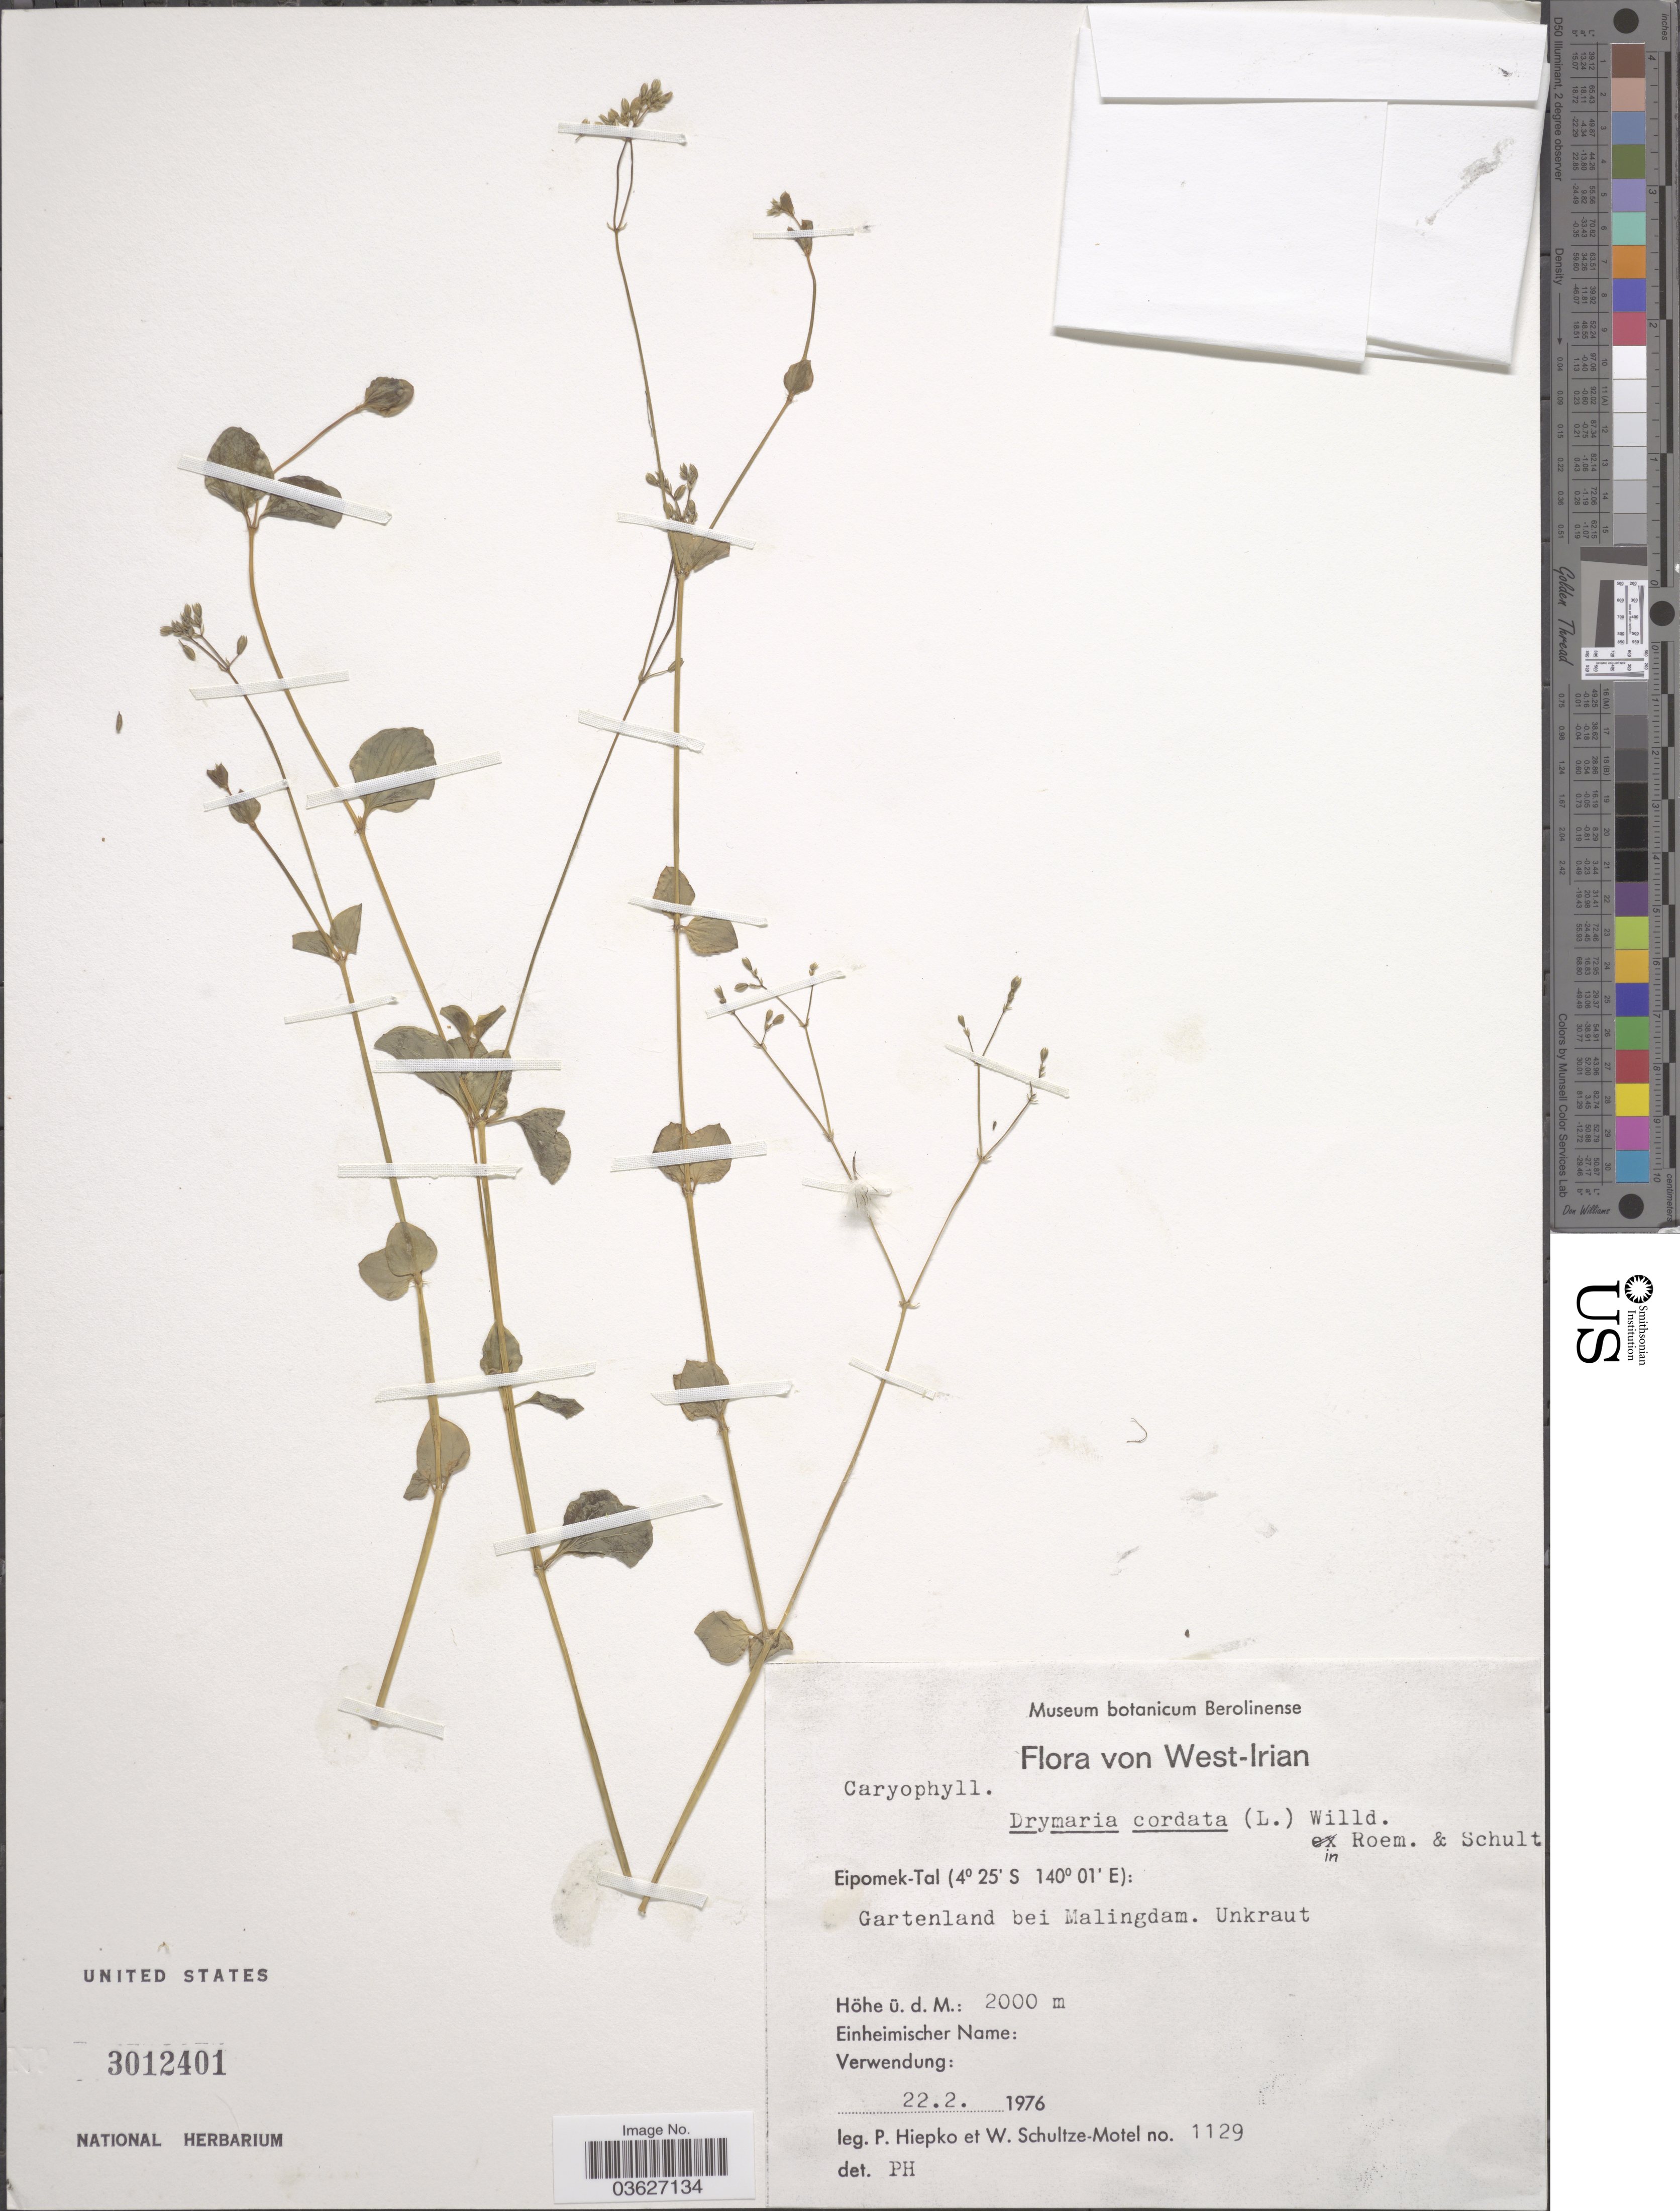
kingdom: Plantae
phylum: Tracheophyta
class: Magnoliopsida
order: Caryophyllales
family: Caryophyllaceae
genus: Drymaria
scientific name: Drymaria cordata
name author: (L.) Willd. ex Schult.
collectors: P. H. Hiepko & W. Schultze-Motel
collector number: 1129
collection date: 1976-02-22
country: Indonesia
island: New Guinea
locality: West-Irian. Eipomek-Tal. Gartenland bei Malingdam.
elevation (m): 2000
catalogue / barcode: US 3012401